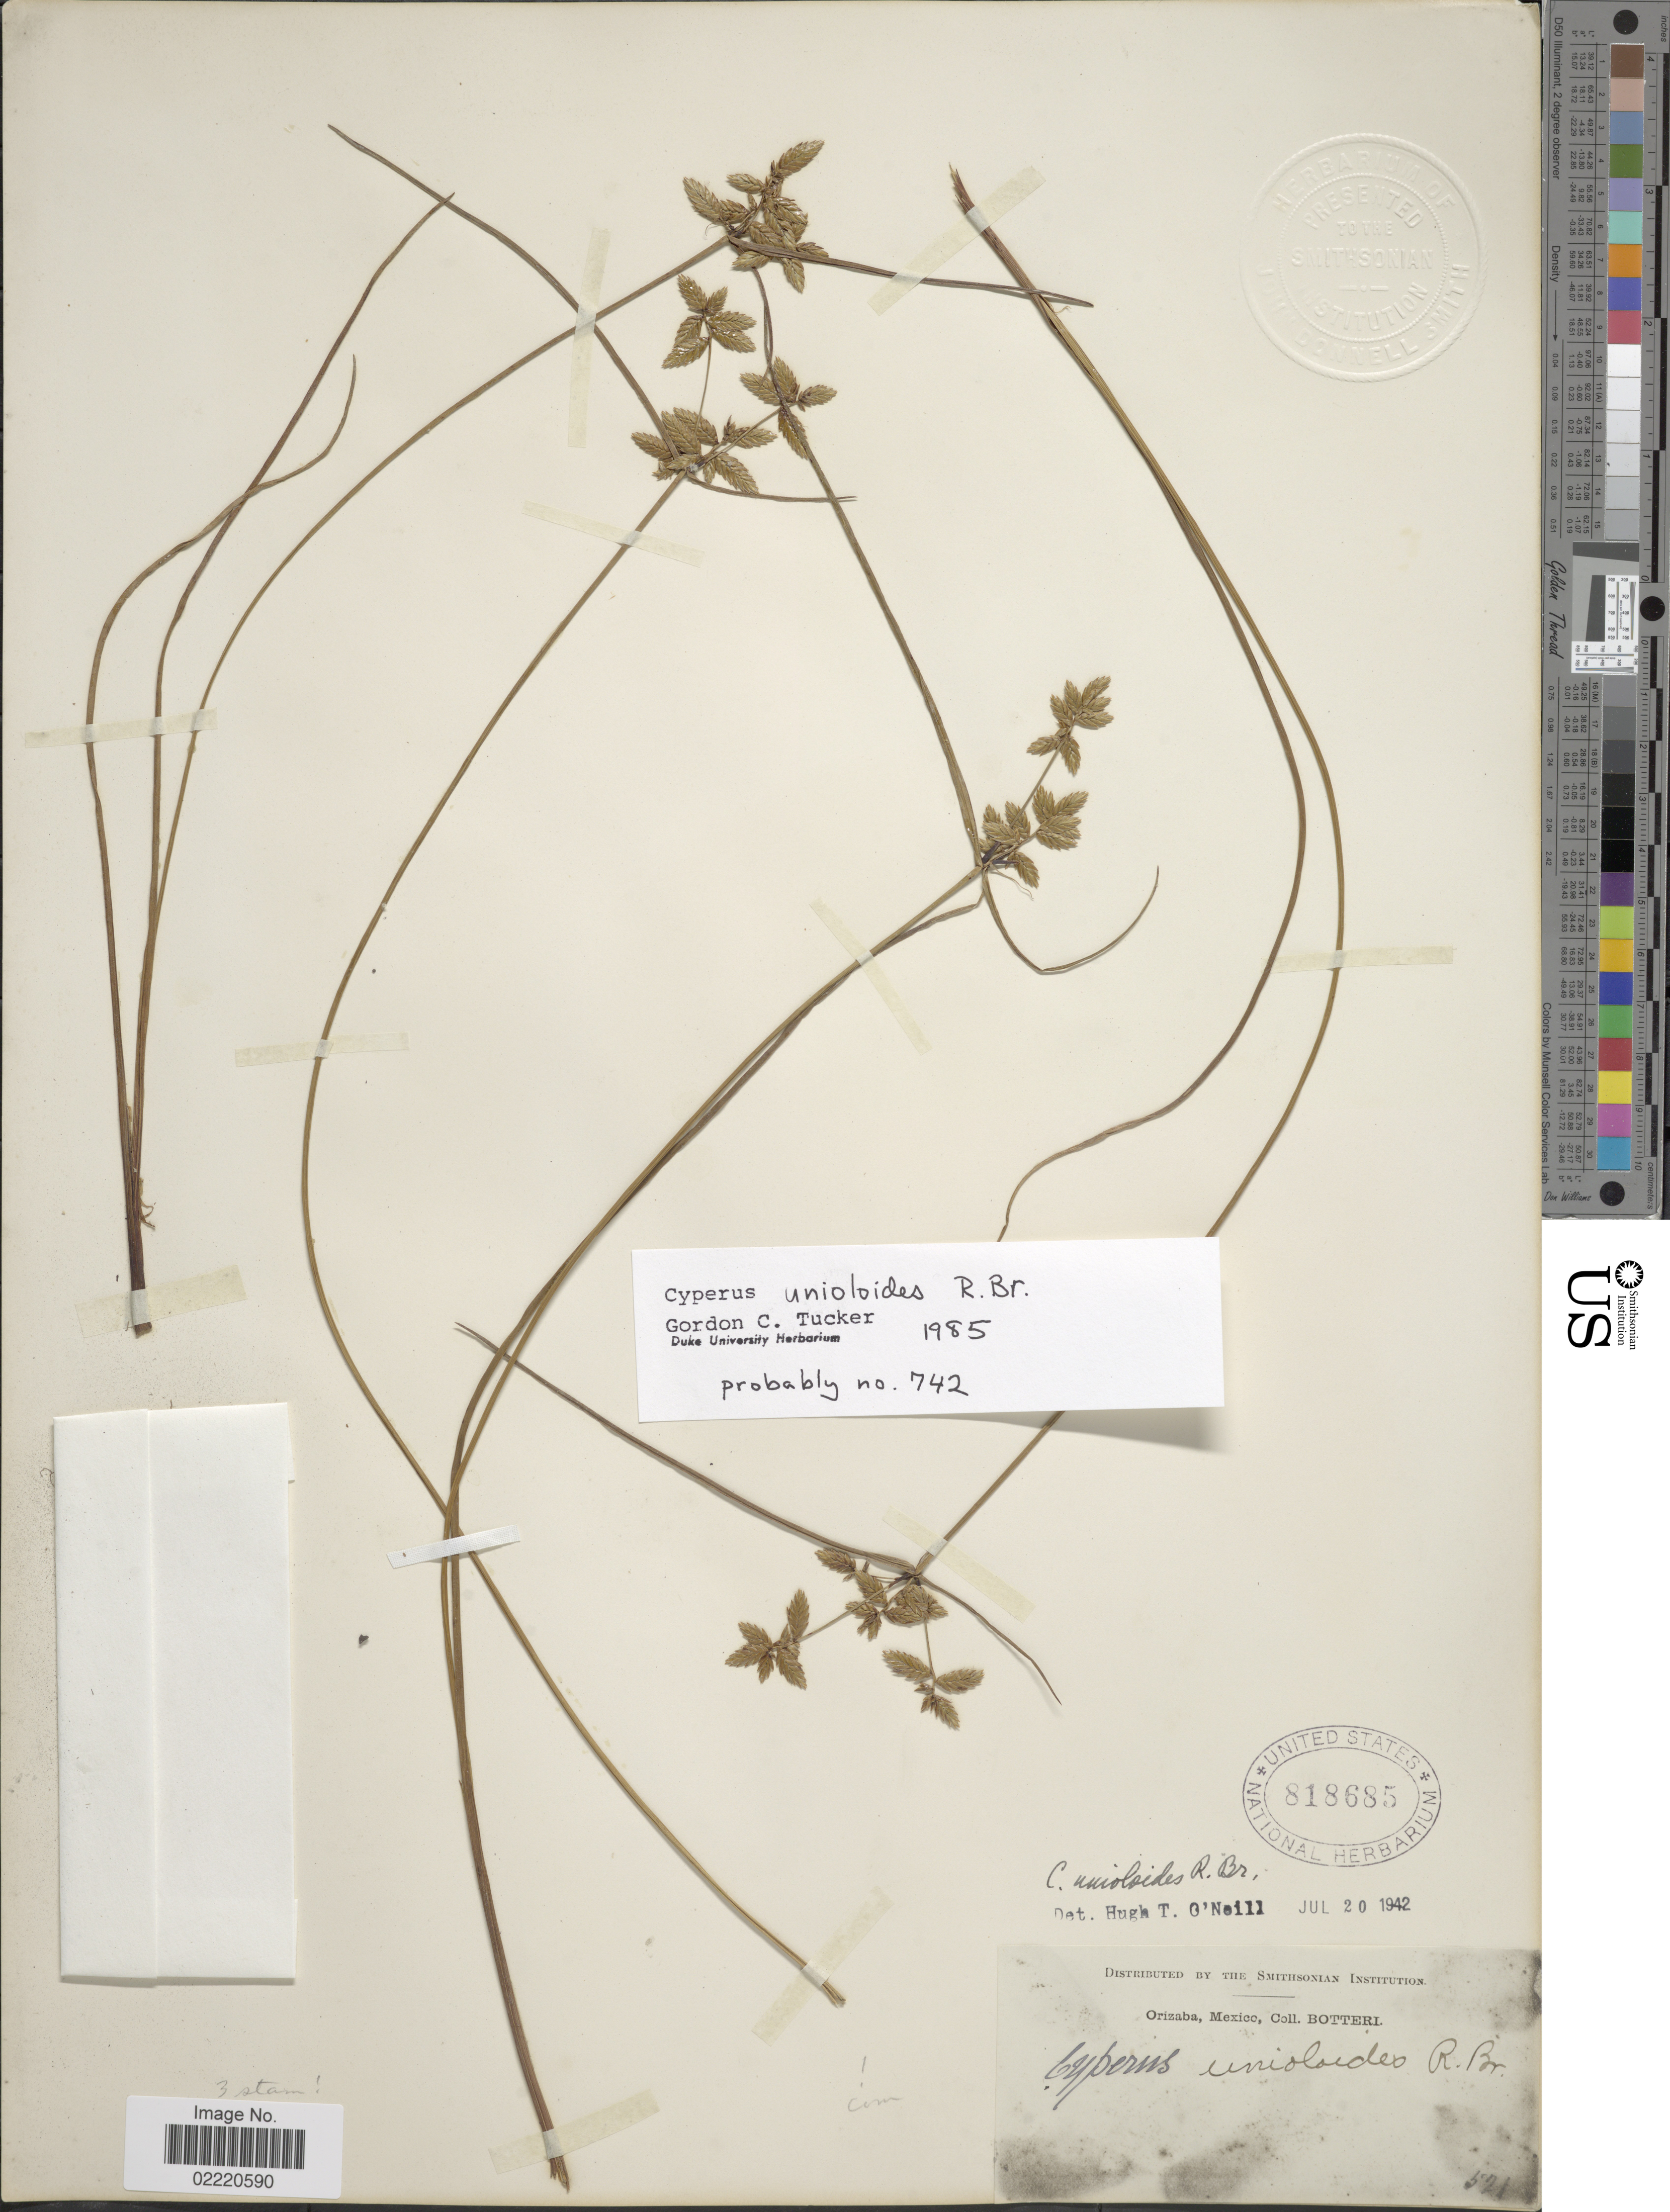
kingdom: Plantae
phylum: Tracheophyta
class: Liliopsida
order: Poales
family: Cyperaceae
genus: Cyperus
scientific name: Cyperus unioloides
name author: R. Br.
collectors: -. Botteri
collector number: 521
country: Mexico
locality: Orizaba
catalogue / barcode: US 818685